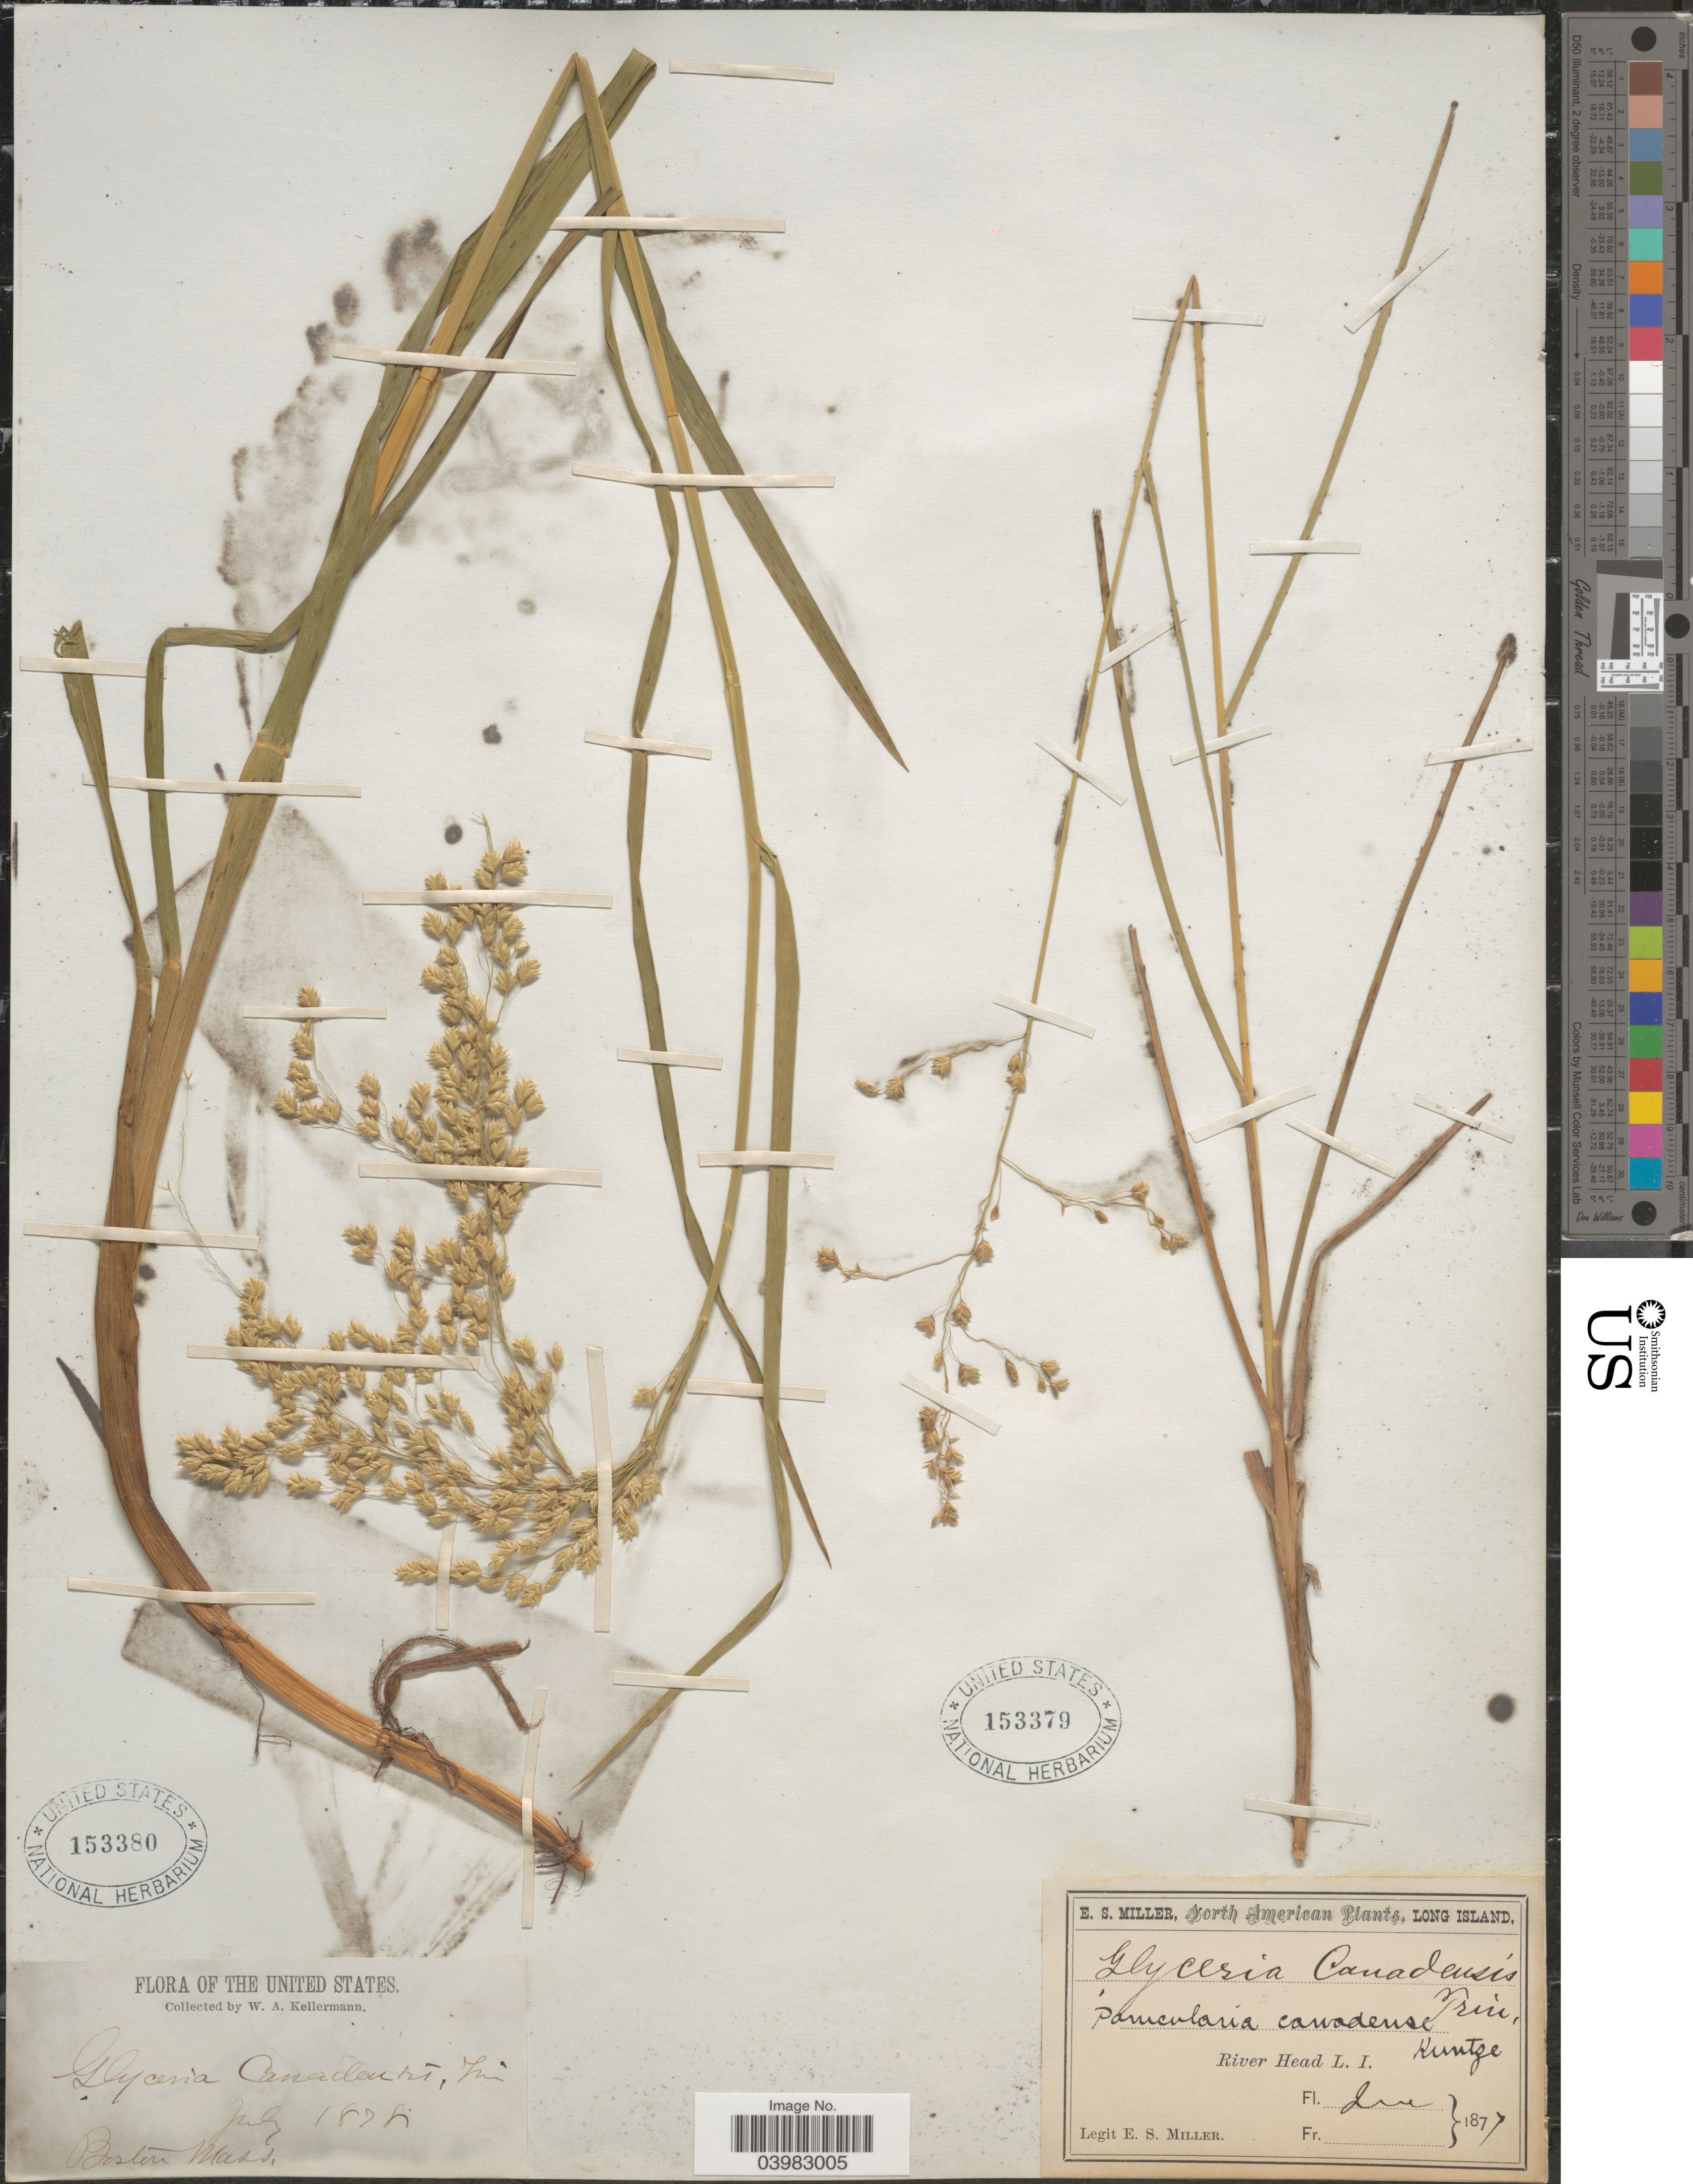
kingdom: Plantae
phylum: Tracheophyta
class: Liliopsida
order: Poales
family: Poaceae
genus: Glyceria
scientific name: Glyceria canadensis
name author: (Michx.) Trin.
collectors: W. A. Kellermann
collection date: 1878-07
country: United States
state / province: Massachusetts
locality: Boston.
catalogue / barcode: US 153380